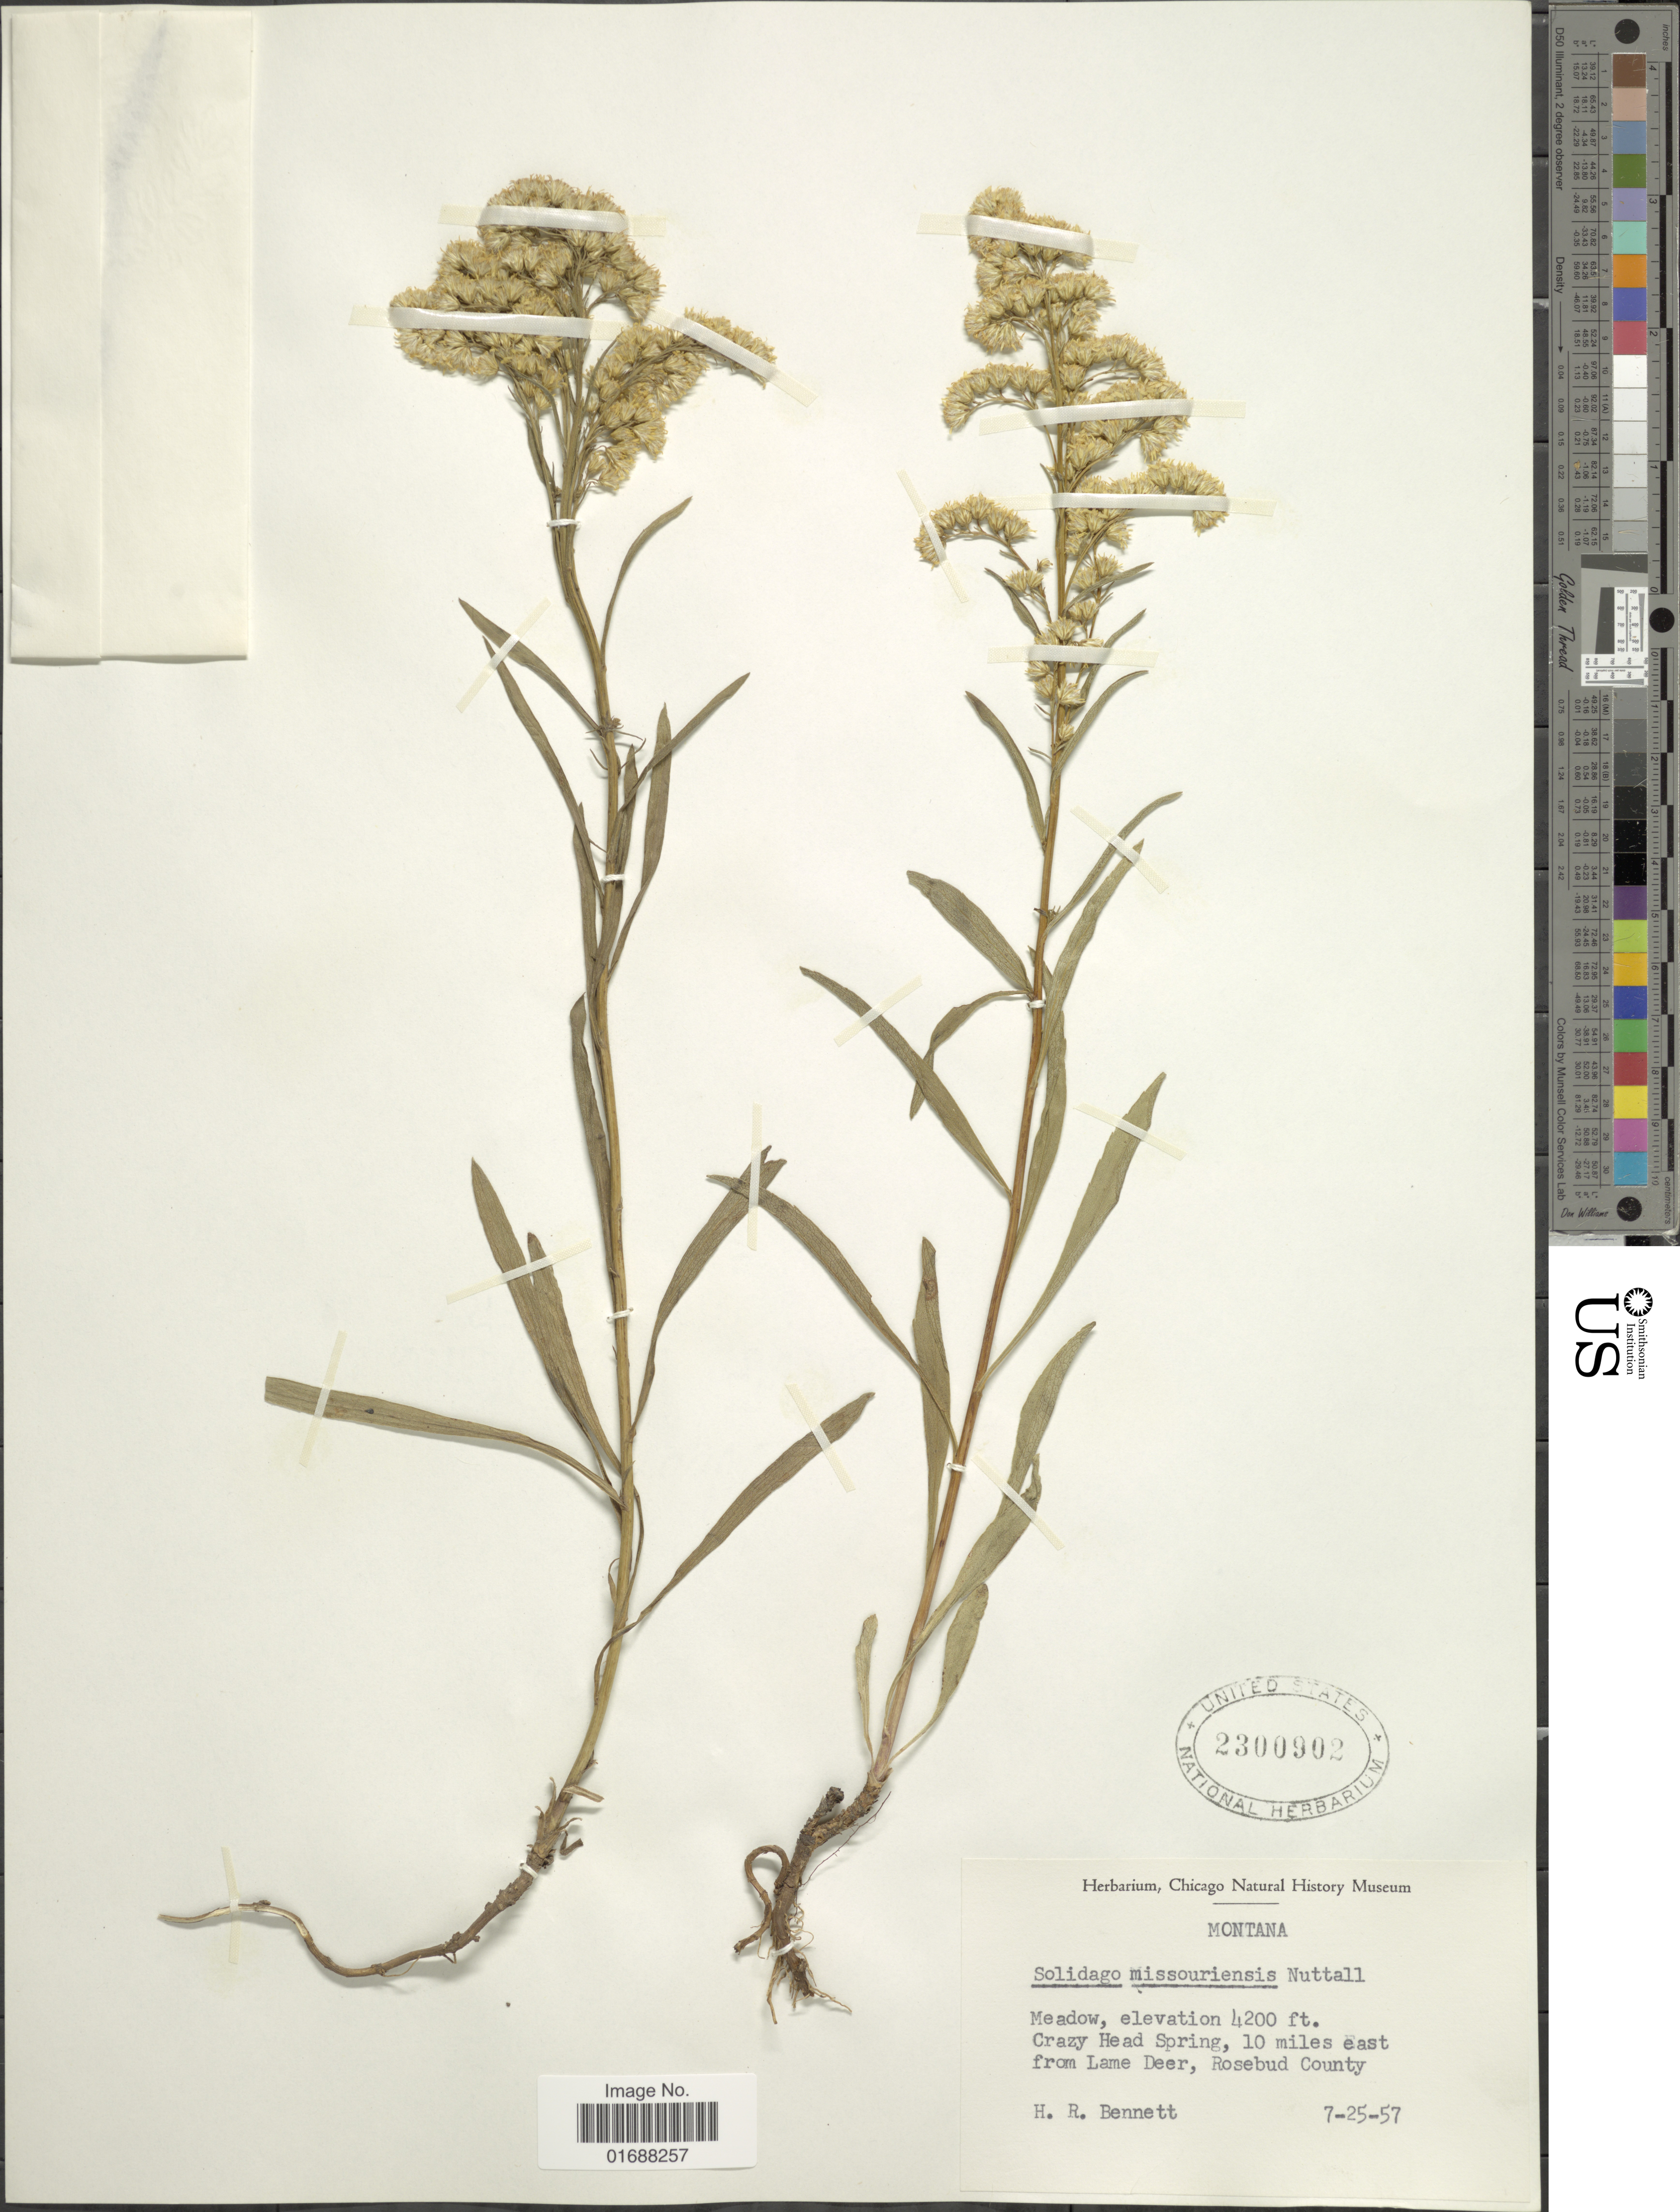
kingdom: Plantae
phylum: Tracheophyta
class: Magnoliopsida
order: Asterales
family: Asteraceae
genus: Solidago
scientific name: Solidago missouriensis var. missouriensis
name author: Nutt.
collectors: H. R. Bennett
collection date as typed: Transcribed d/m/y: 25/7/57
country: United States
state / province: Montana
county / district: Rosebud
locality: Crazy Head Spring, 10 miles E from Lame Deer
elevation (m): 1280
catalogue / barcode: US 2300902